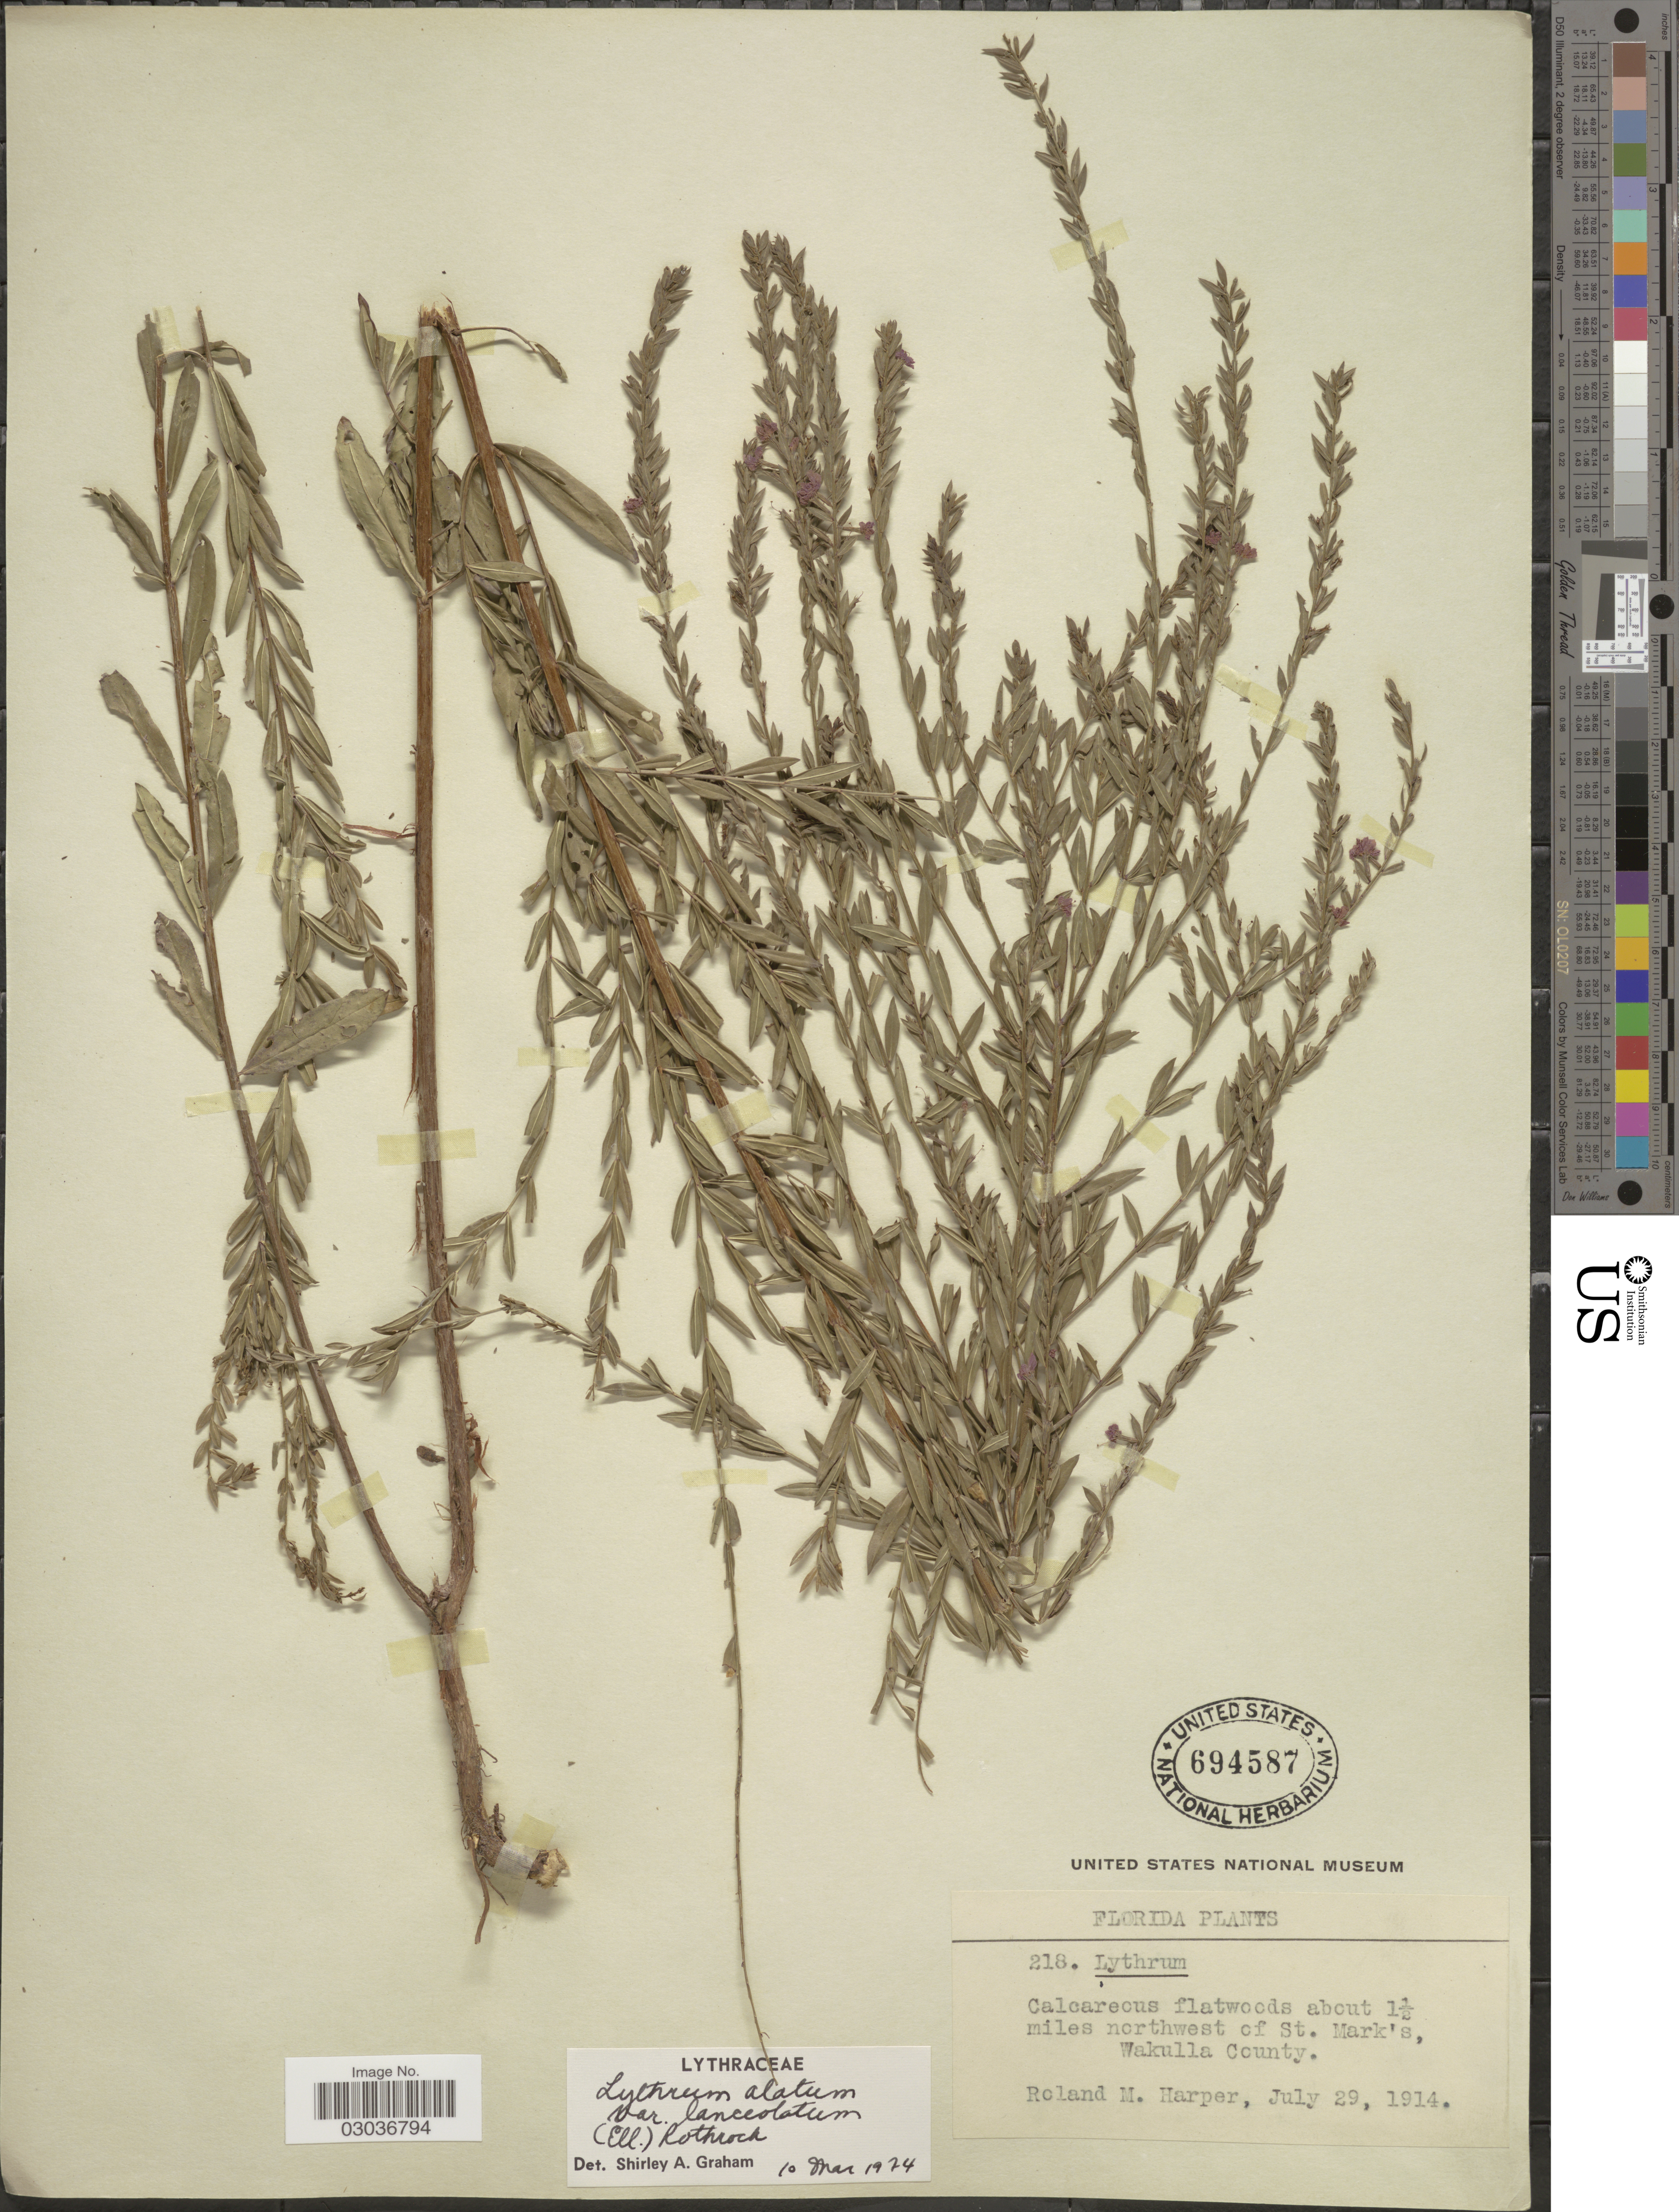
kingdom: Plantae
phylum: Tracheophyta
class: Magnoliopsida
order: Myrtales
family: Lythraceae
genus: Lythrum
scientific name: Lythrum alatum var. lanceolatum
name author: (Elliott) A. Gray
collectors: R. M. Harper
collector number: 218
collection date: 1914-07-29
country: United States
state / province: Florida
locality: Calcareous flatwoods about 1½ miles northwest of St. Mark's, Wakulla County.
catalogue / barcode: US 694587